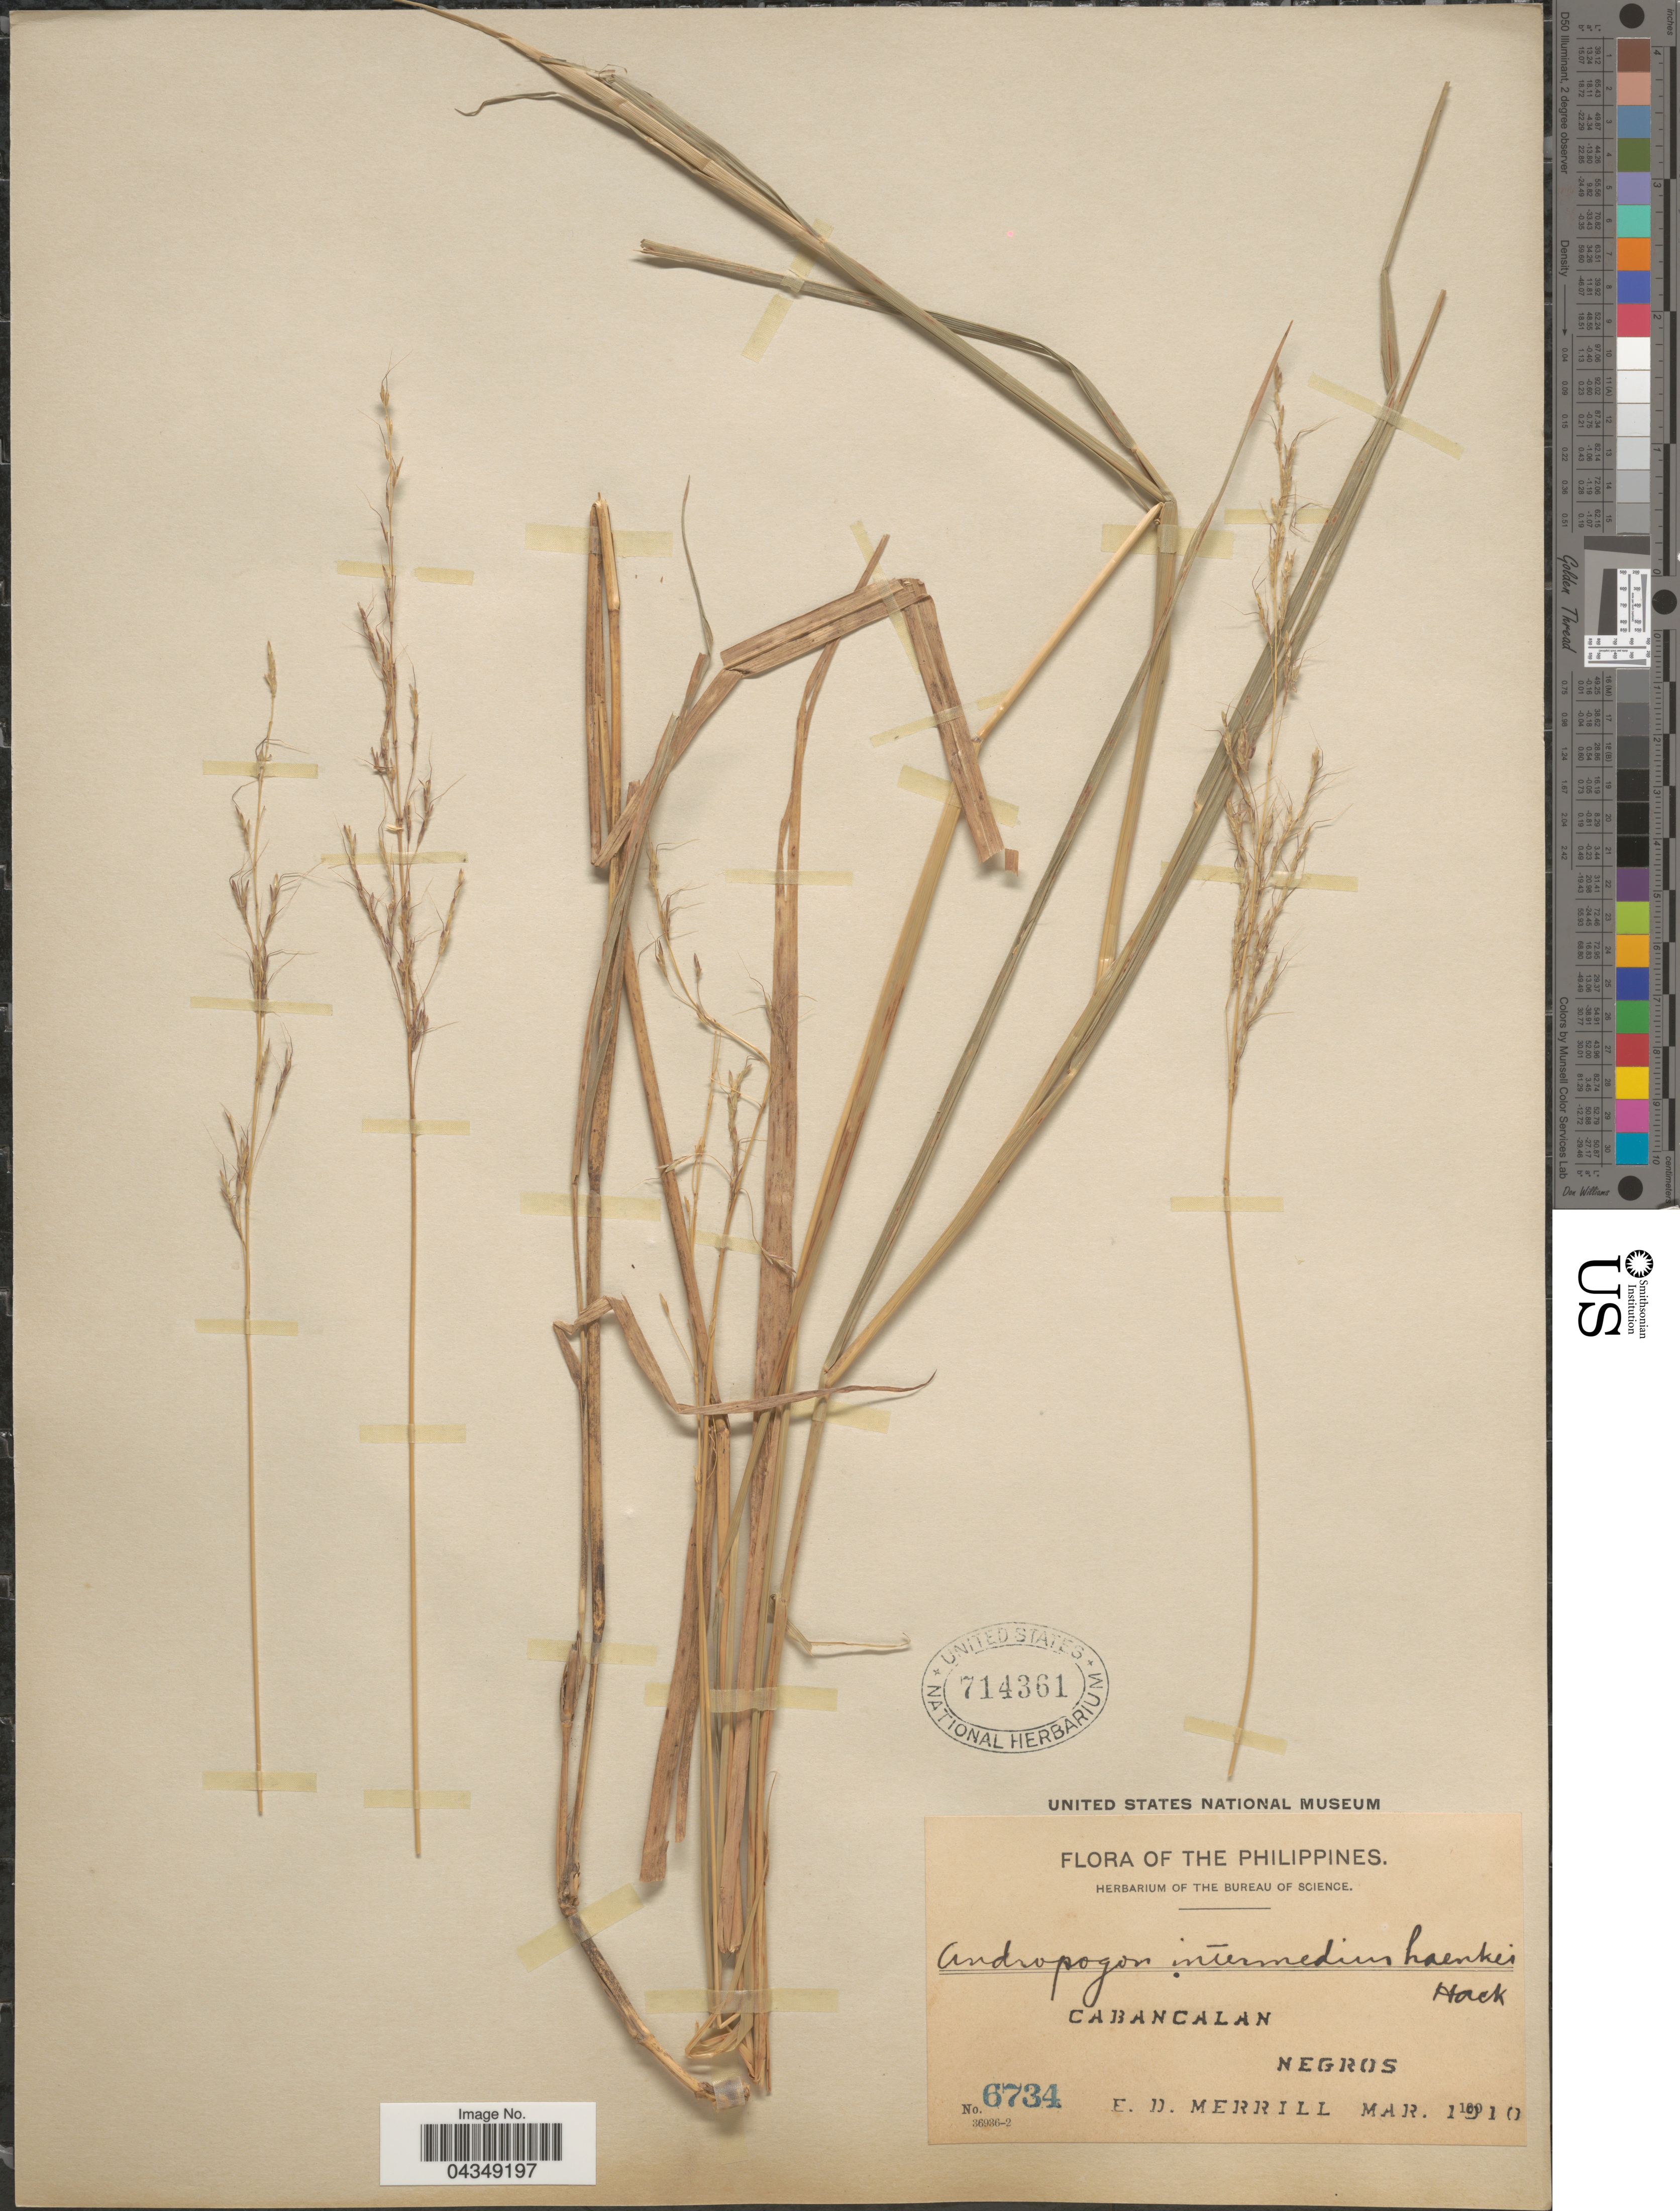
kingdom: Plantae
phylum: Tracheophyta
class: Liliopsida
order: Poales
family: Poaceae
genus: Bothriochloa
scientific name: Bothriochloa bladhii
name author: (Retz.) S.T. Blake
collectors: E. D. Merrill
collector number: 6734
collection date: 1910-03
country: Philippines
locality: Cabancalan. Negros.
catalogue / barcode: US 714361